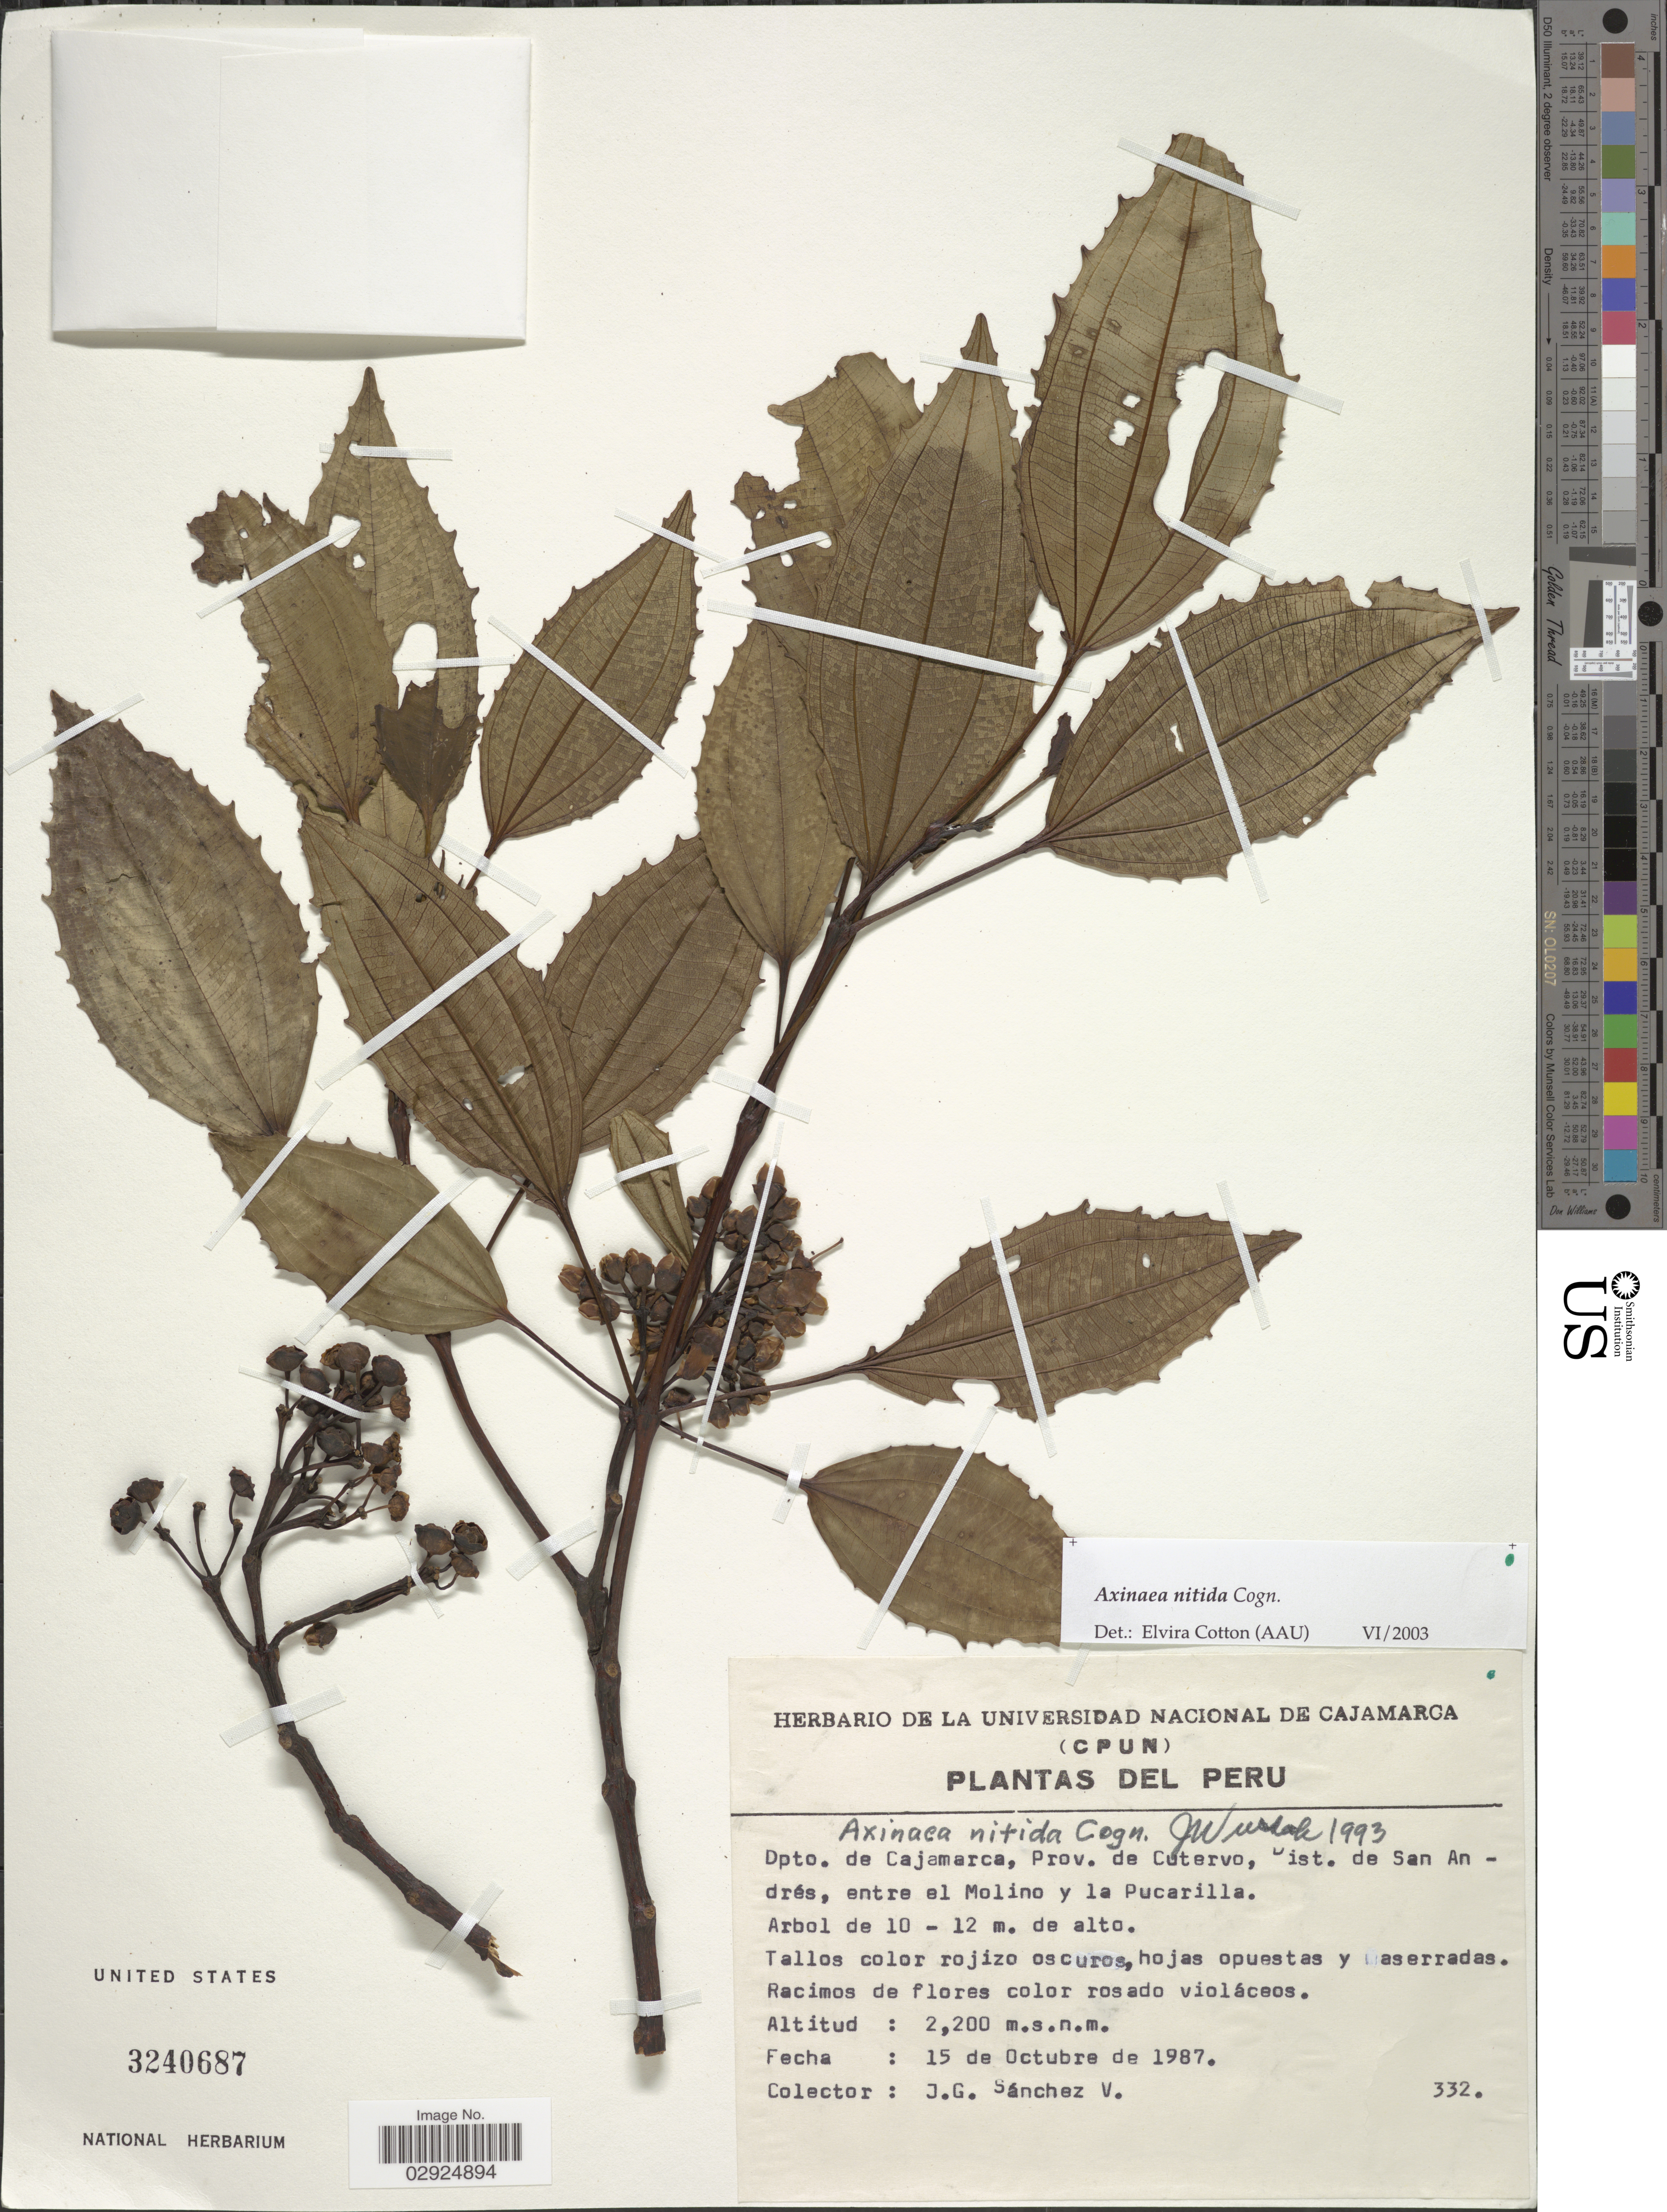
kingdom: Plantae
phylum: Tracheophyta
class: Magnoliopsida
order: Myrtales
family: Melastomataceae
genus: Axinaea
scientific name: Axinaea nitida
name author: Cogn.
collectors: J. Sanchez V.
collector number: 332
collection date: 1987-10-15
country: Peru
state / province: Cajamarca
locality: Dpto. de Cajamarca, Prov. de Cutervo, Dist. de San Andrés, entre el Molino y la Pucarilla.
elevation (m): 2200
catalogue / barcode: US 3240687